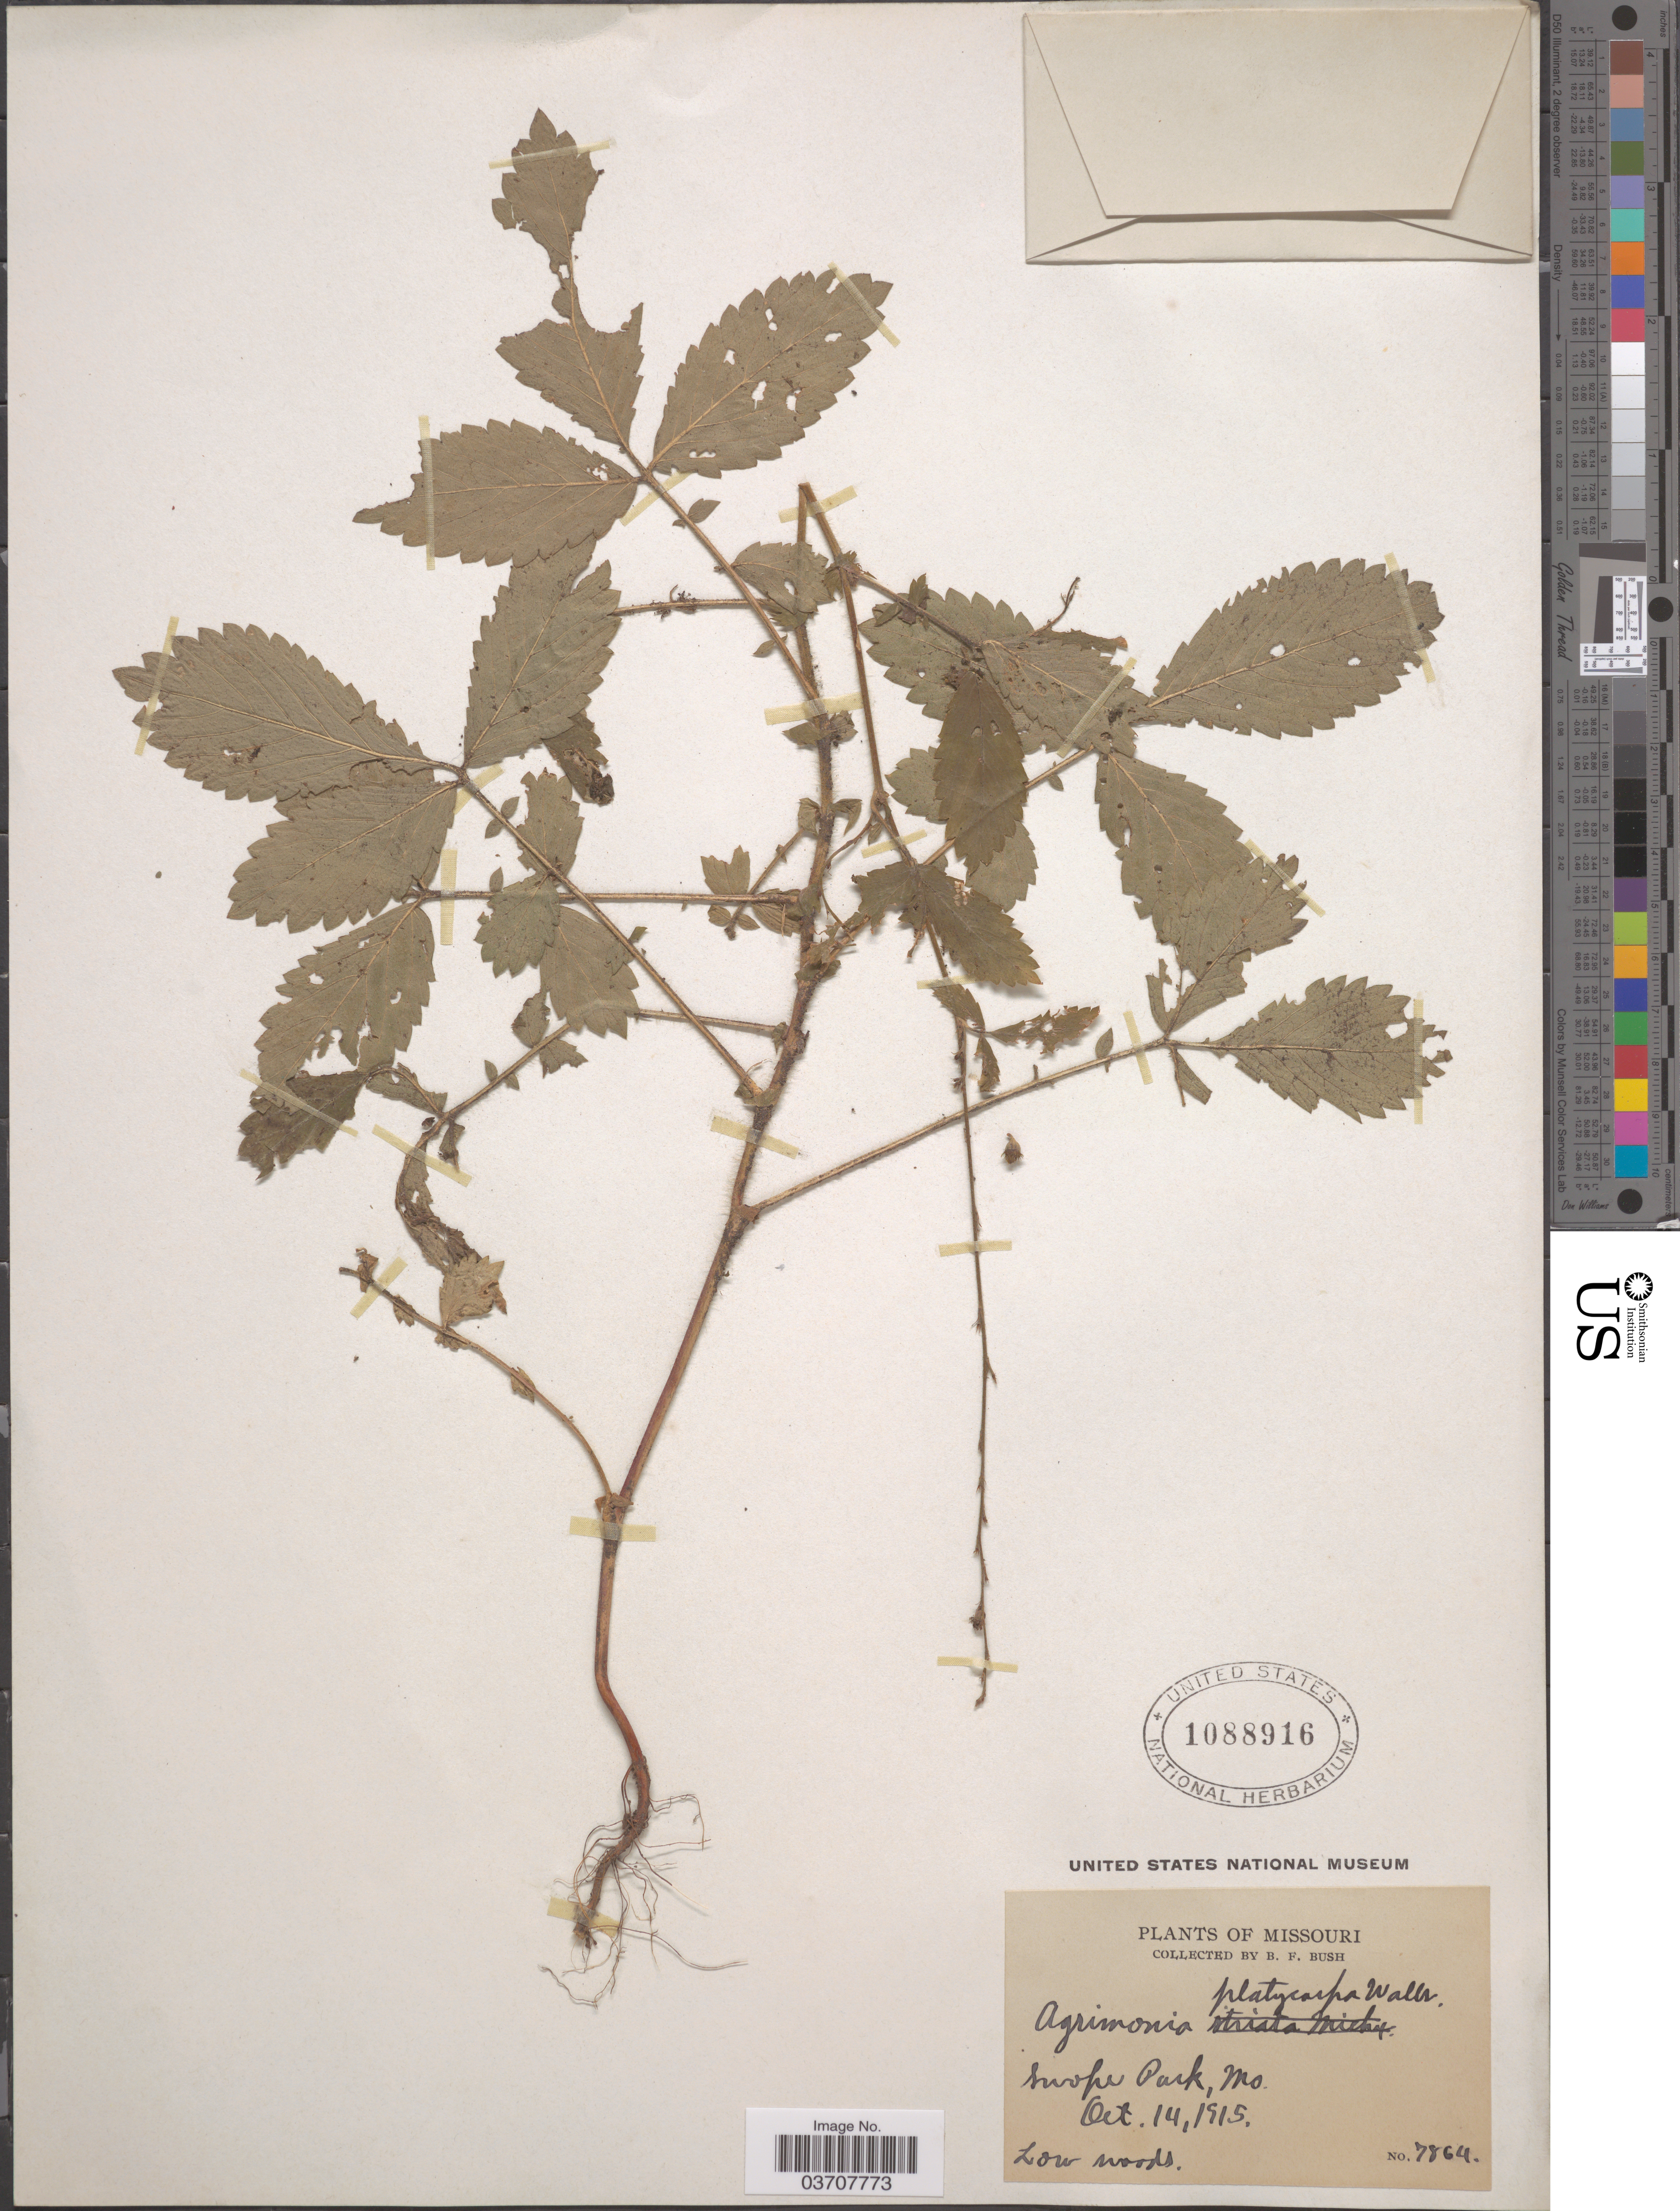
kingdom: Plantae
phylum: Tracheophyta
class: Magnoliopsida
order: Rosales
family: Rosaceae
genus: Agrimonia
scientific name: Agrimonia platycarpa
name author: Wallr.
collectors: B. F. Bush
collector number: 7864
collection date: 1915-10-14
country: United States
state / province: Missouri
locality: Swope Park.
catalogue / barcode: US 1088916